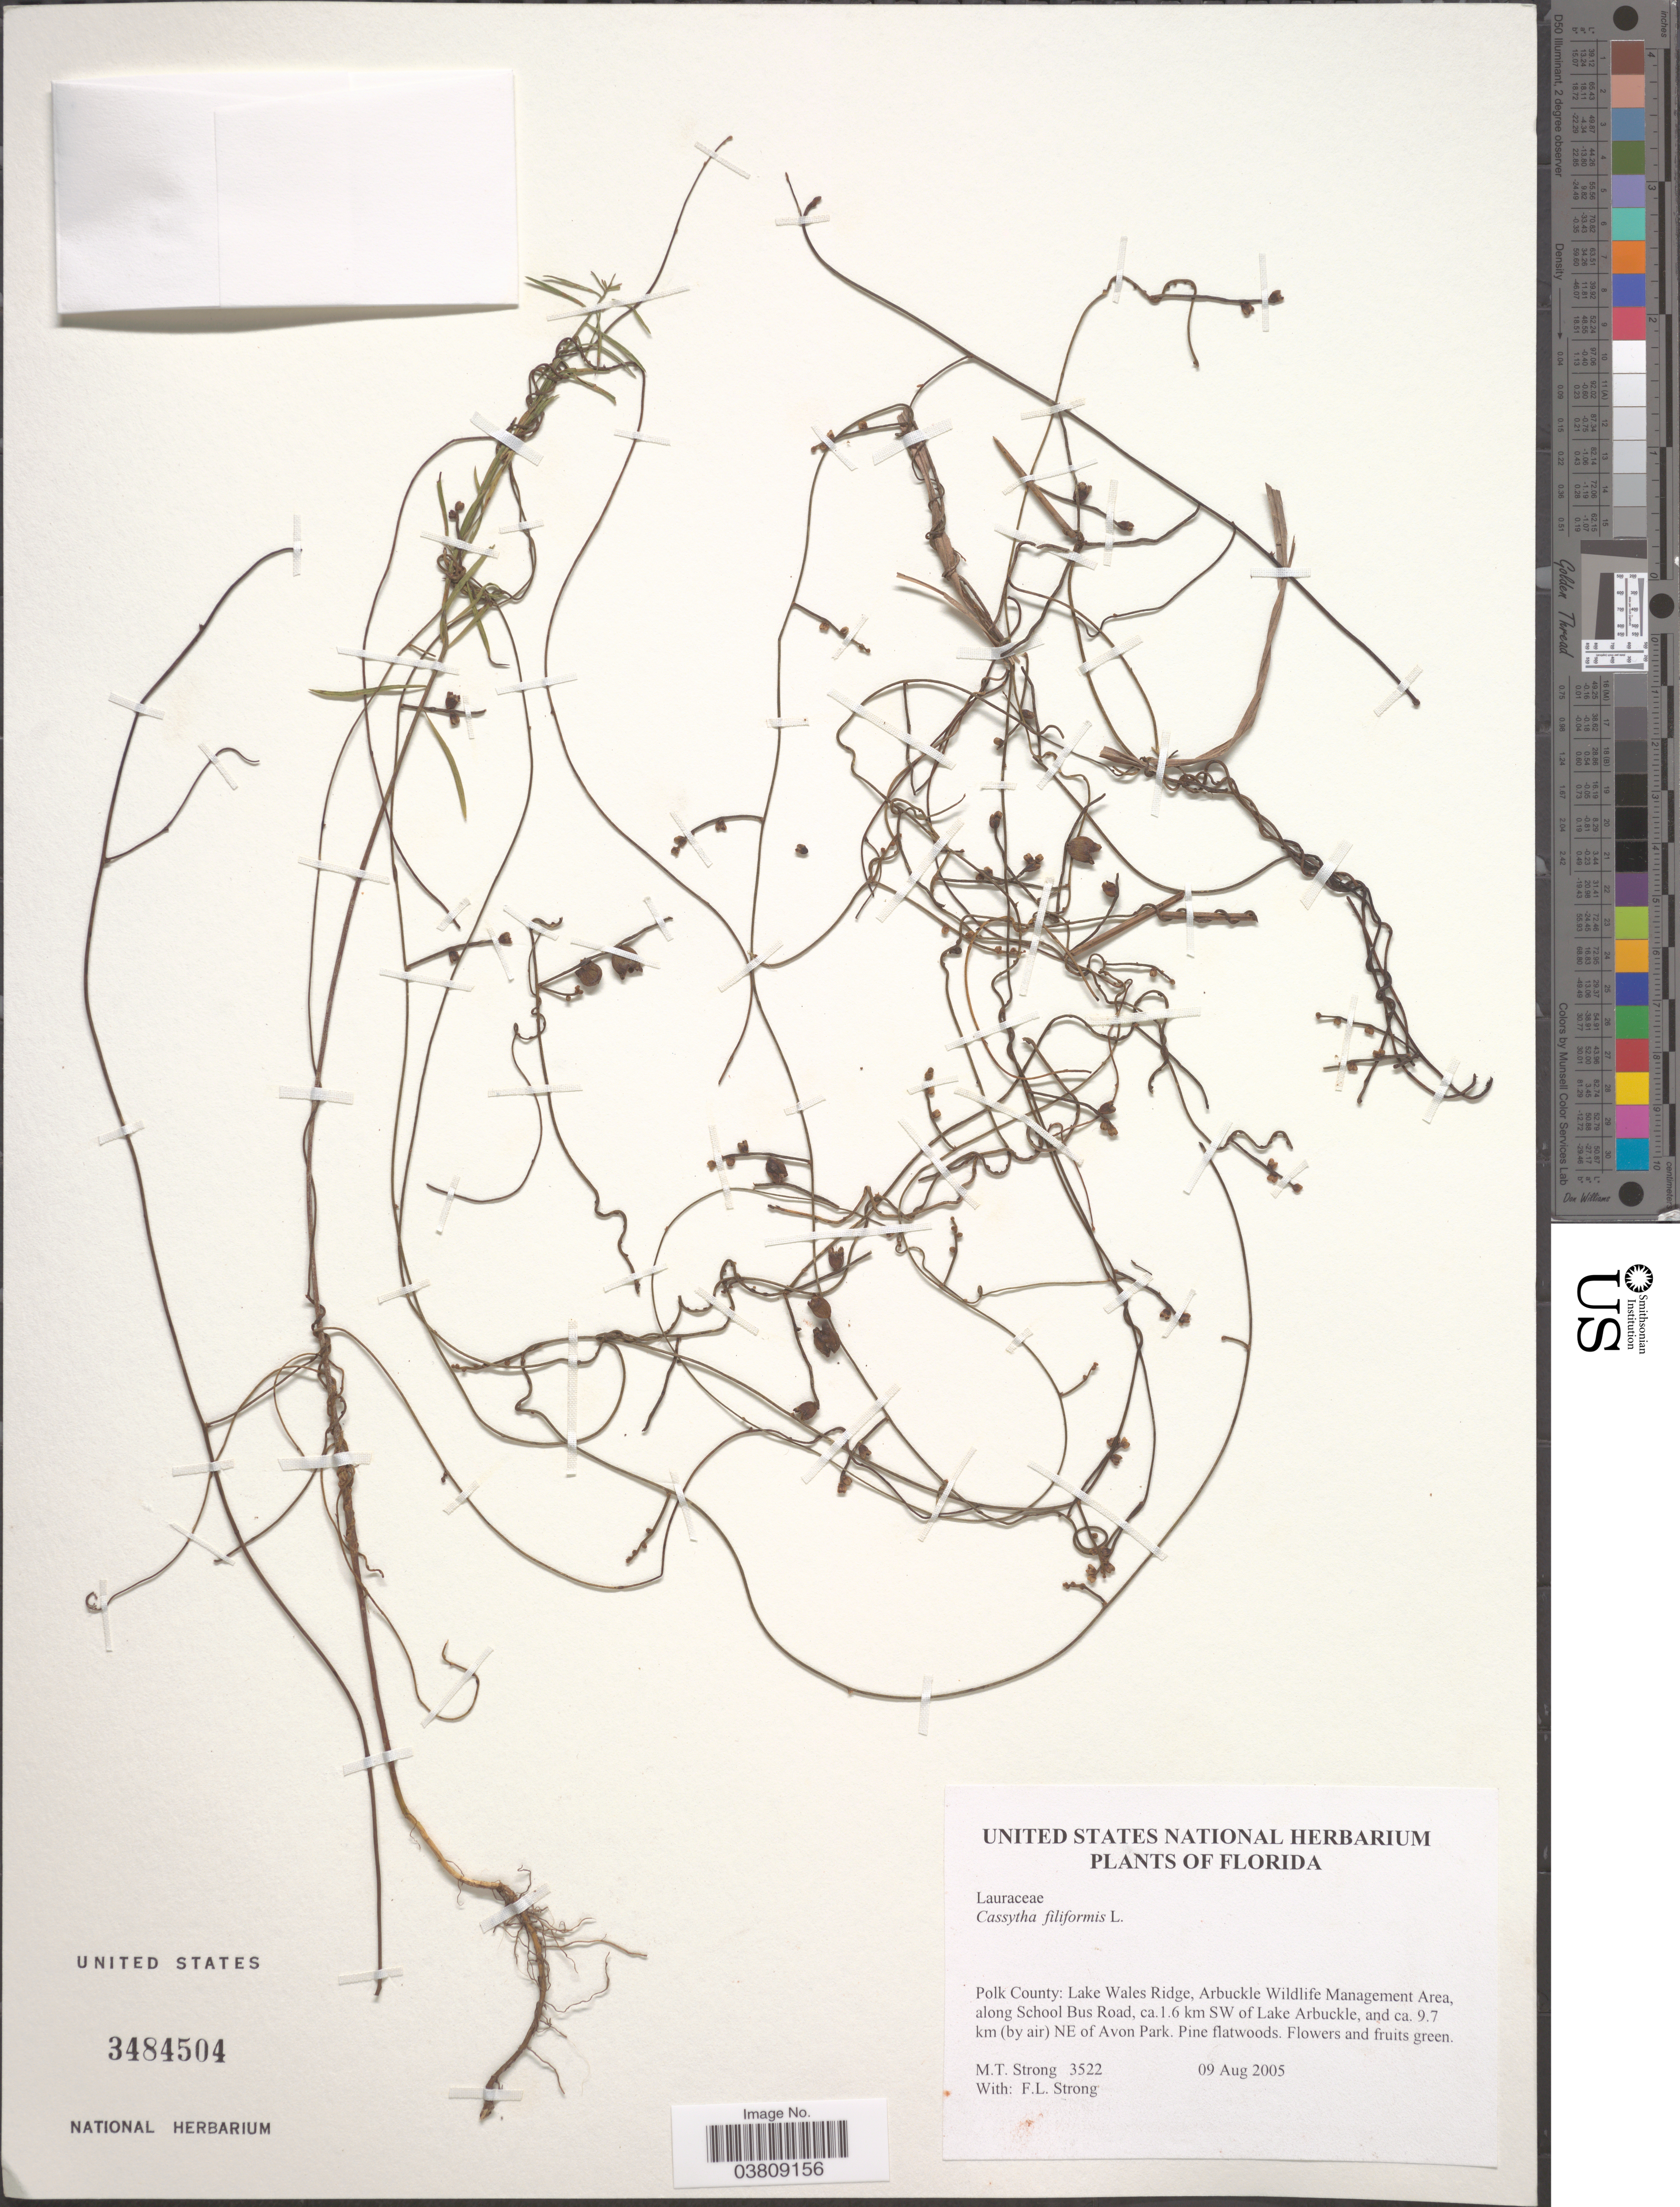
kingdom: Plantae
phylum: Tracheophyta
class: Magnoliopsida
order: Laurales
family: Lauraceae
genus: Cassytha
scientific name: Cassytha filiformis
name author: L.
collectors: M. T. Strong & F. L. Strong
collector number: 3522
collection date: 2005-08-09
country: United States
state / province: Florida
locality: Polk County: Lake Wales Ridge, Arbuckle Wildlife Management Area, along School Bus Road, ca. 1.6 km SW of Lake Arbuckle, and ca. 9.7 km (by air) NE of Avon Park.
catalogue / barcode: US 3484504